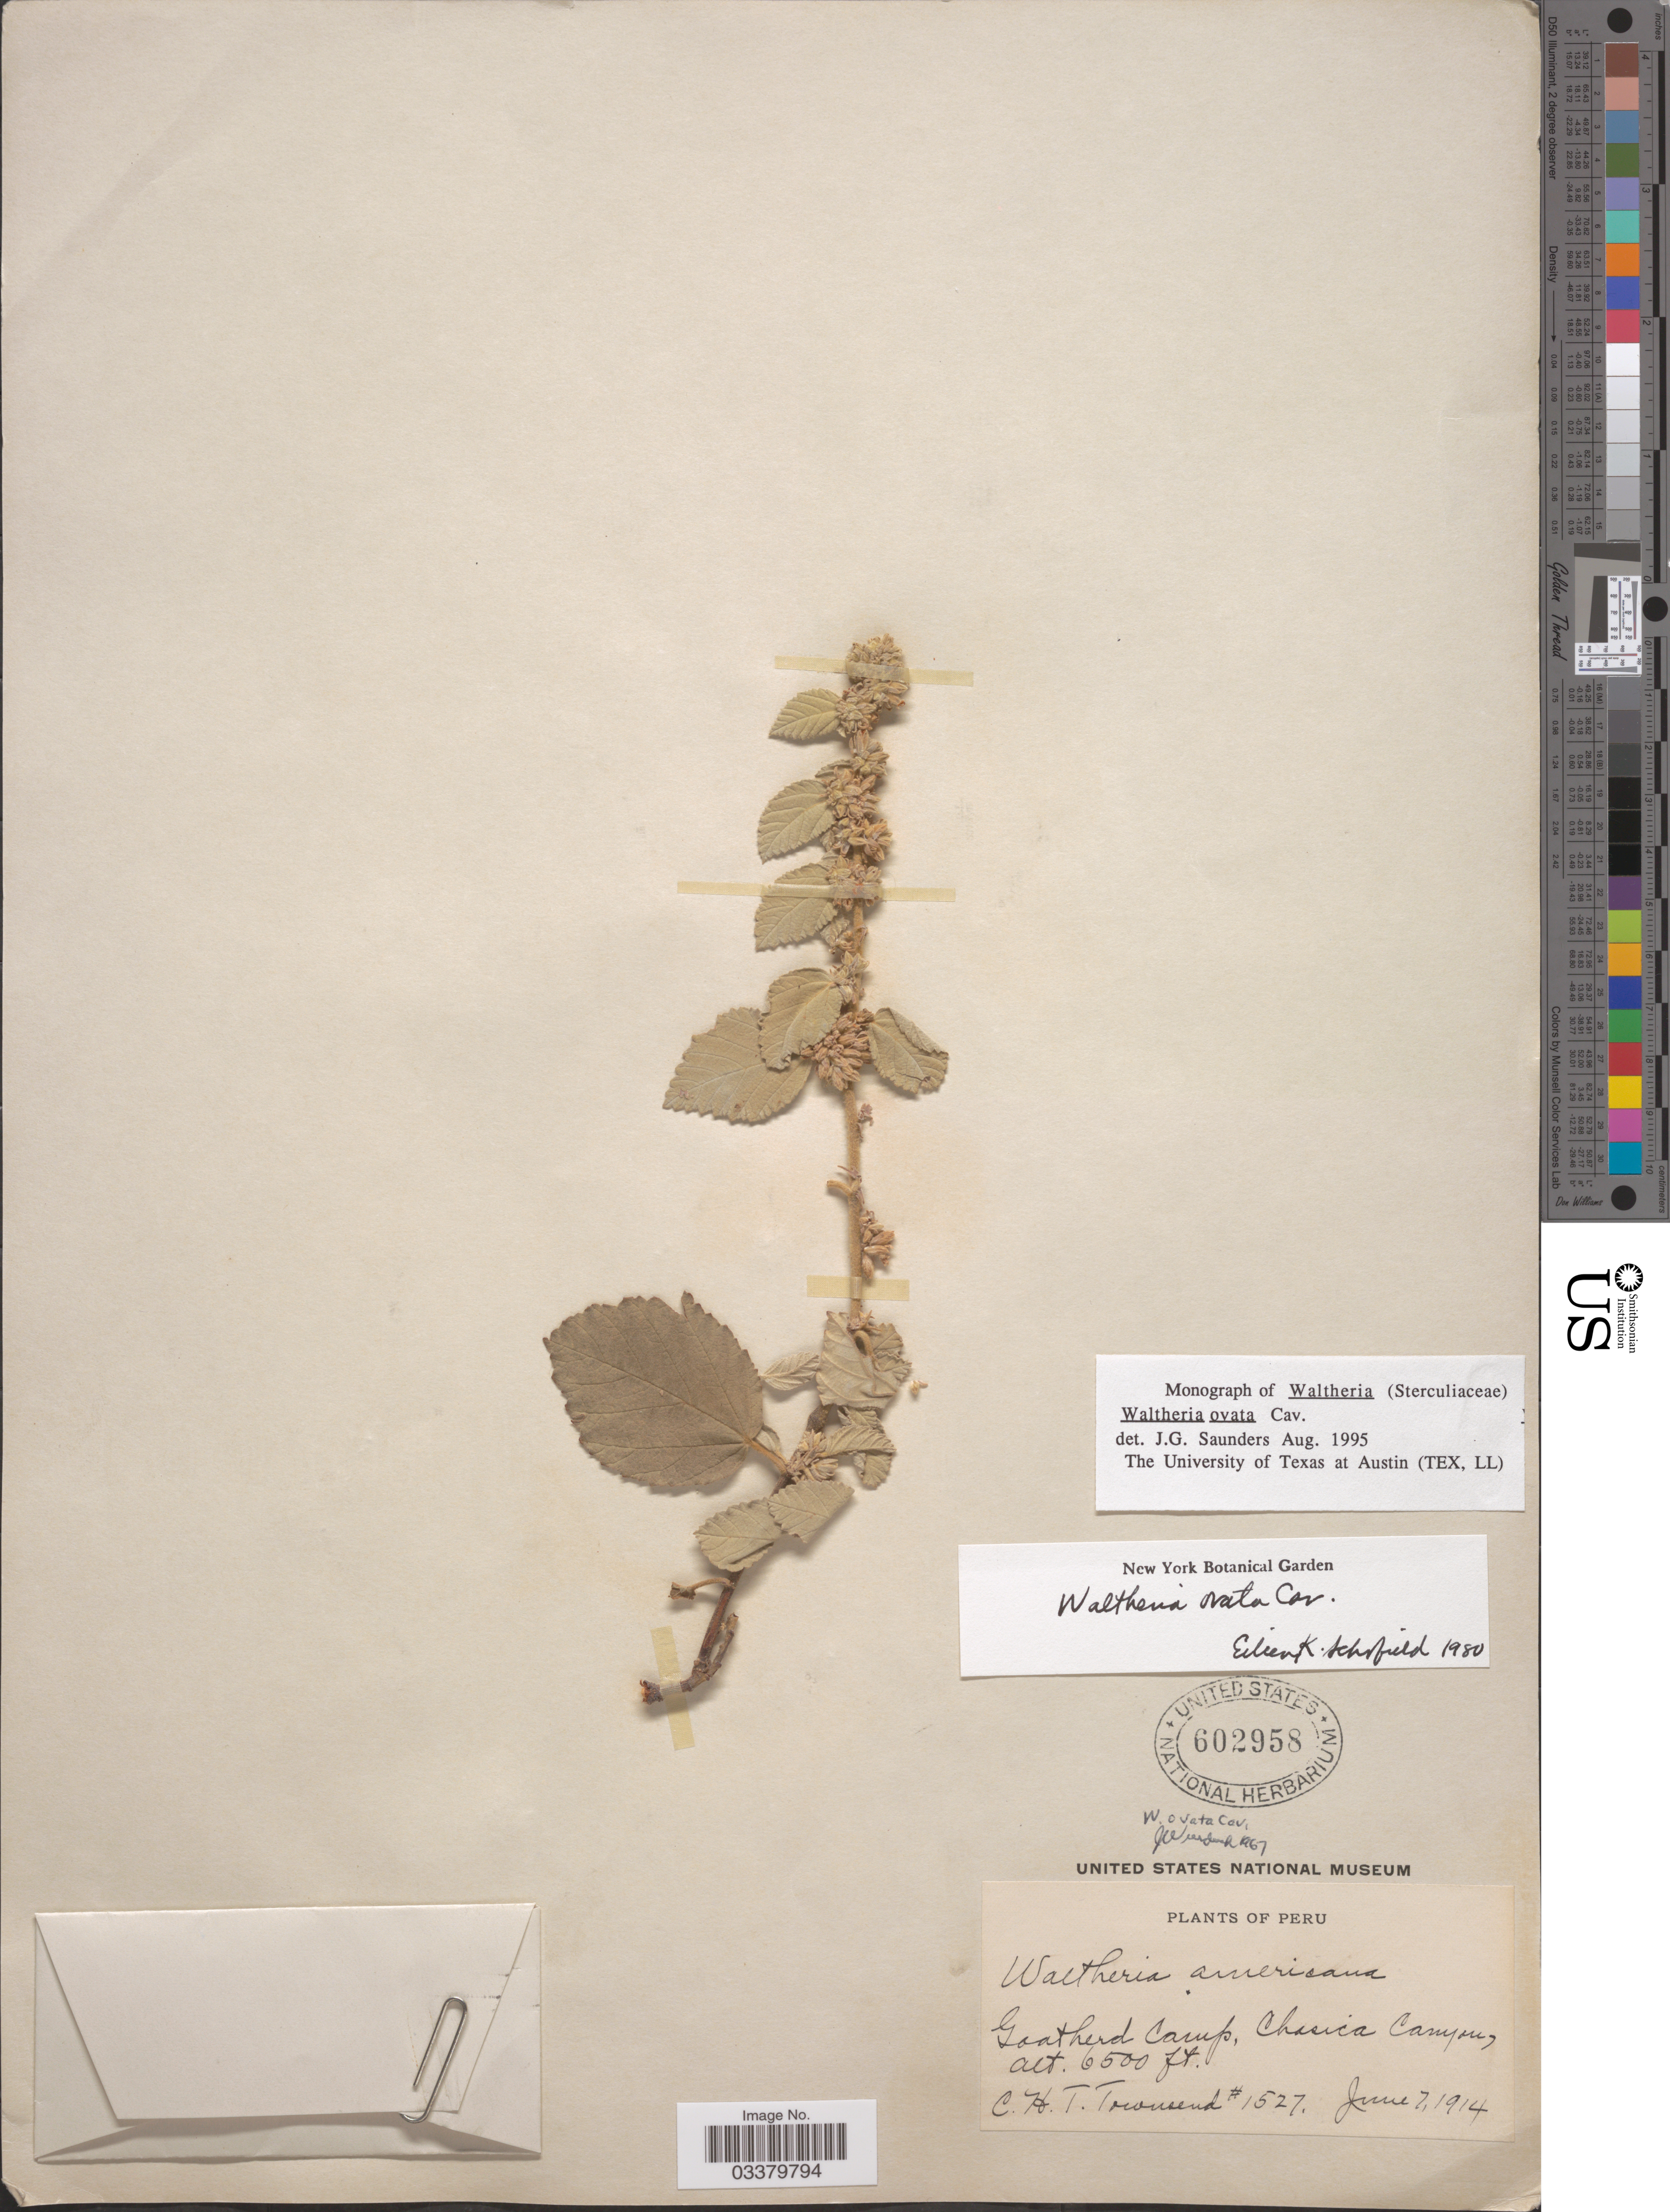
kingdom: Plantae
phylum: Tracheophyta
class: Magnoliopsida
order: Malvales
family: Malvaceae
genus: Waltheria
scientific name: Waltheria ovata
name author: Cav.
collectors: C. H. T. Townsend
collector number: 1527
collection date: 1914-06-07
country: Peru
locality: Goatherd Camp, Chasica Canyon.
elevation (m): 1981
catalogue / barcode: US 602958